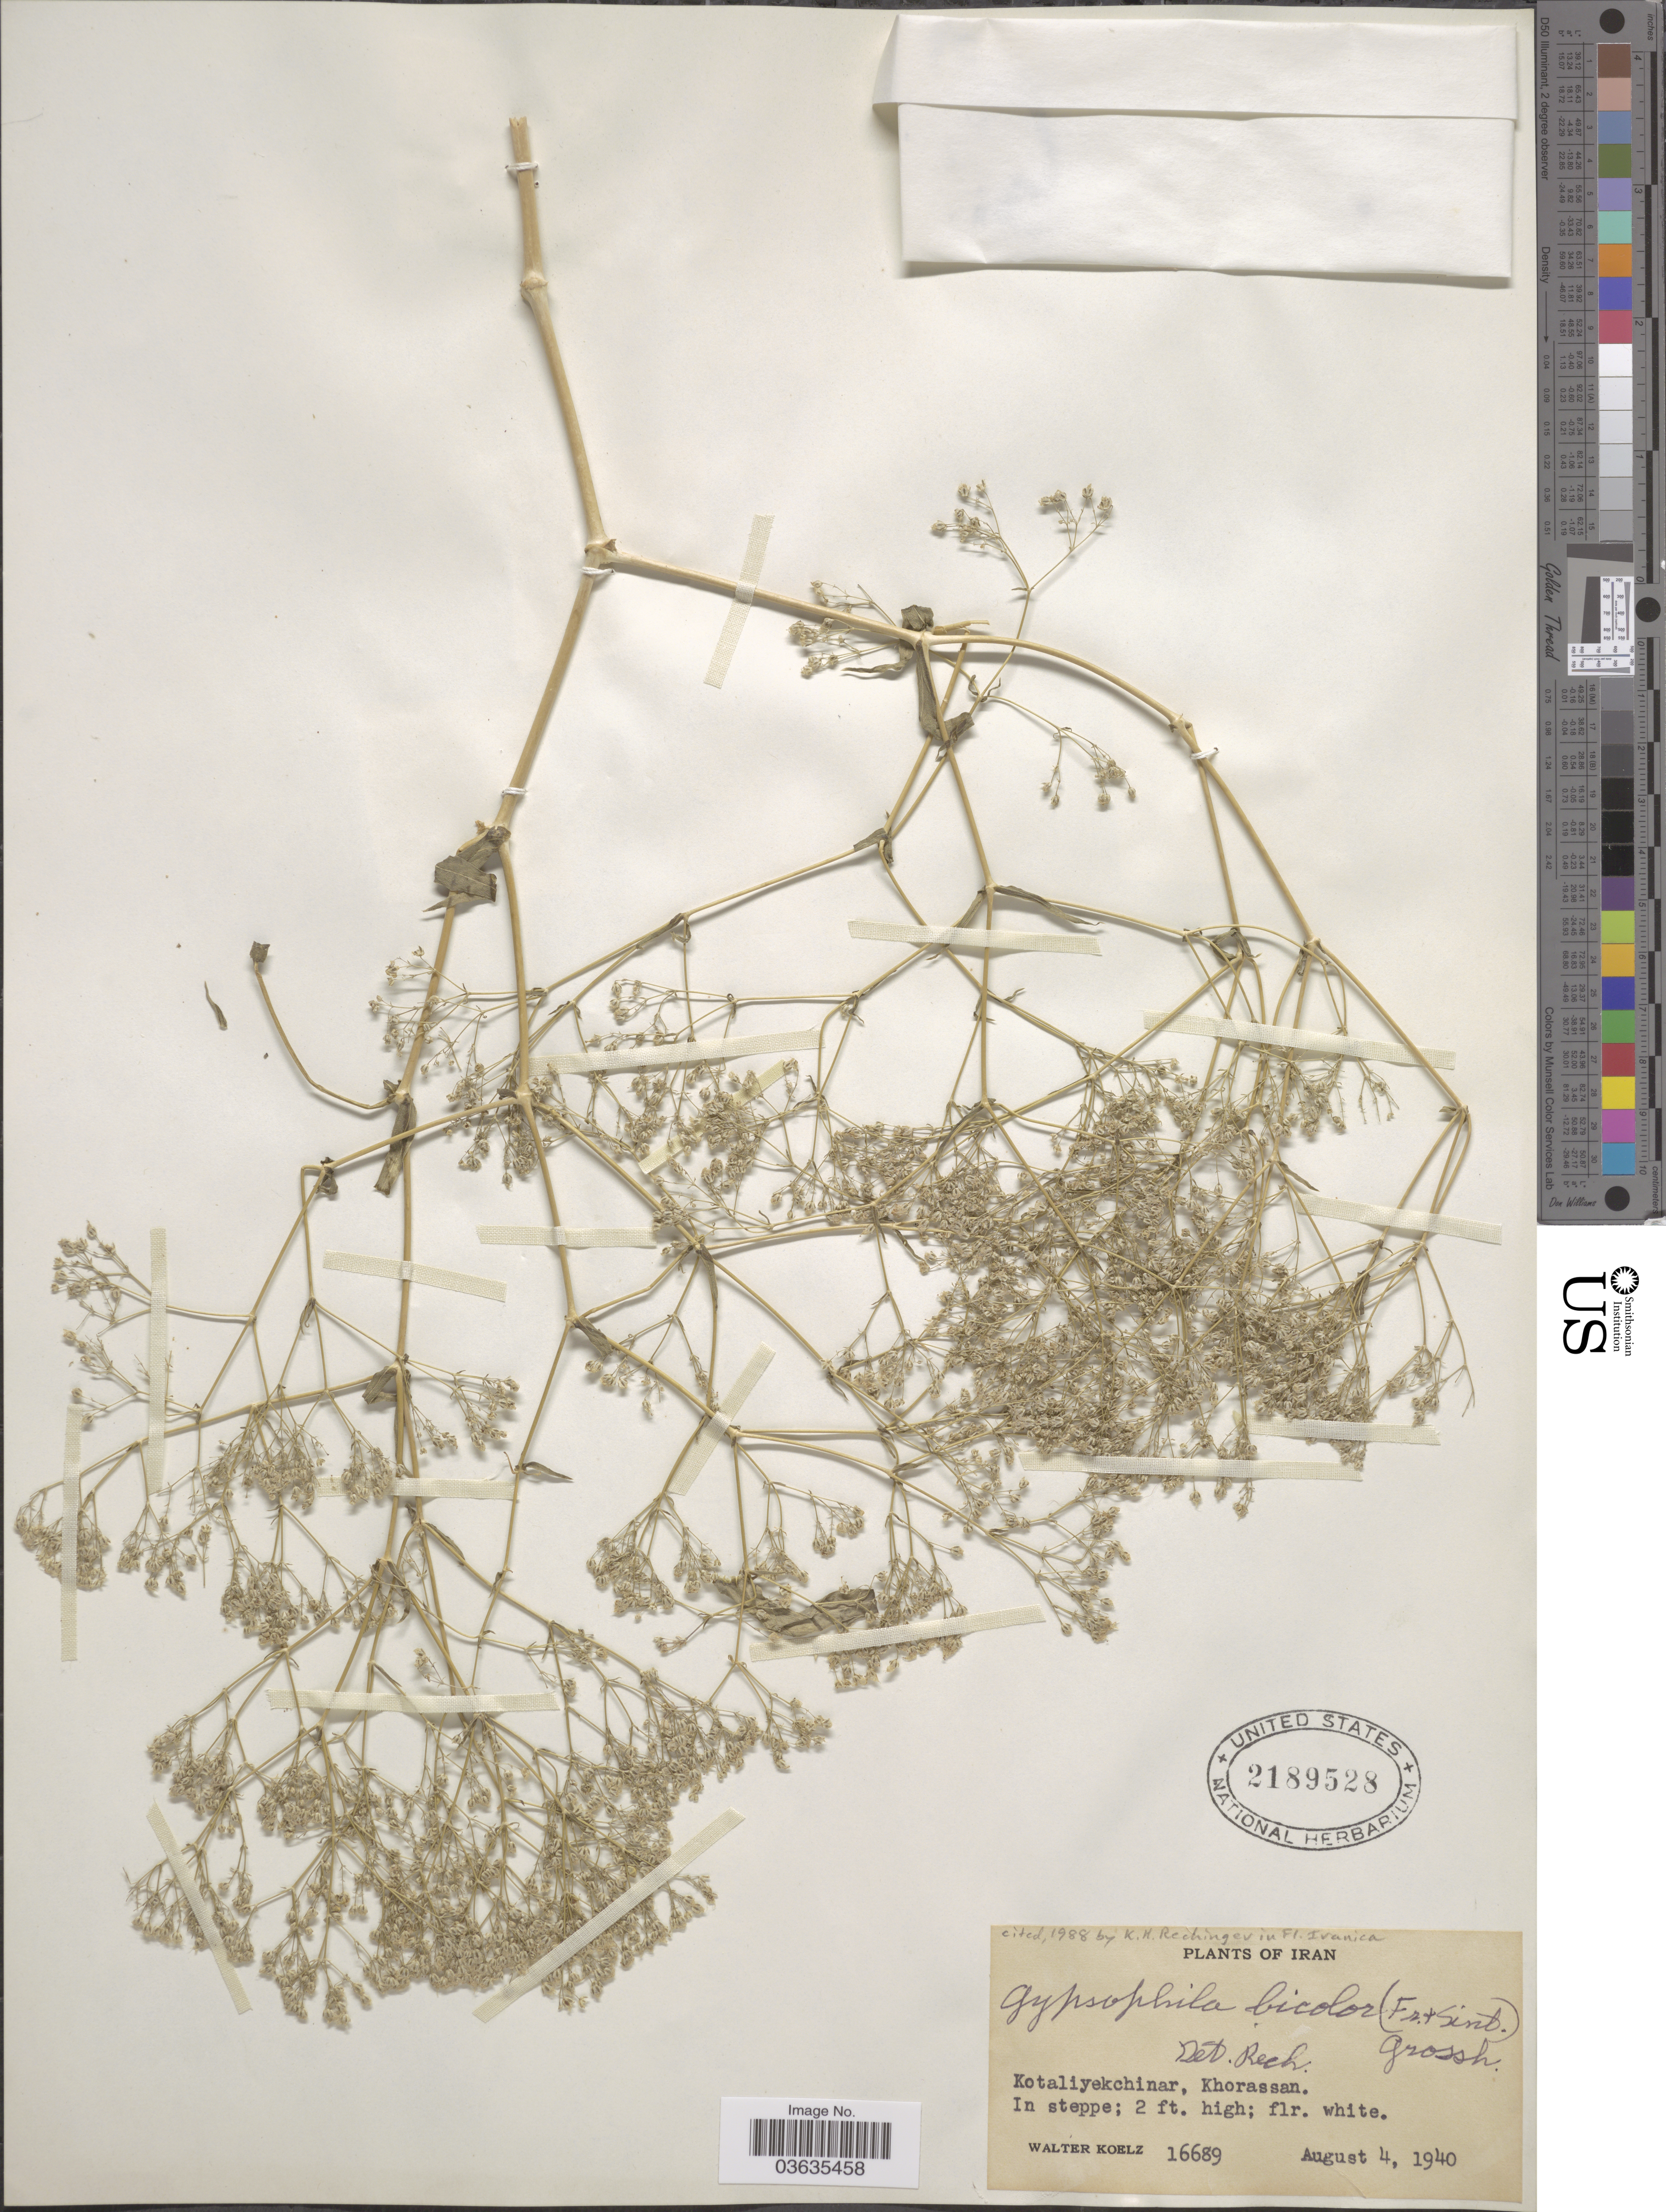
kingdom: Plantae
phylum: Tracheophyta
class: Magnoliopsida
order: Caryophyllales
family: Caryophyllaceae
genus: Gypsophila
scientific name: Gypsophila bicolor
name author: (Freyn & Sint.) Grossh.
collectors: W. N. Koelz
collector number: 16689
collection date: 1940-08-04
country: Iran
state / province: Khorasan [obsolete]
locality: Kotaliyekchinar.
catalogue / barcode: US 2189528